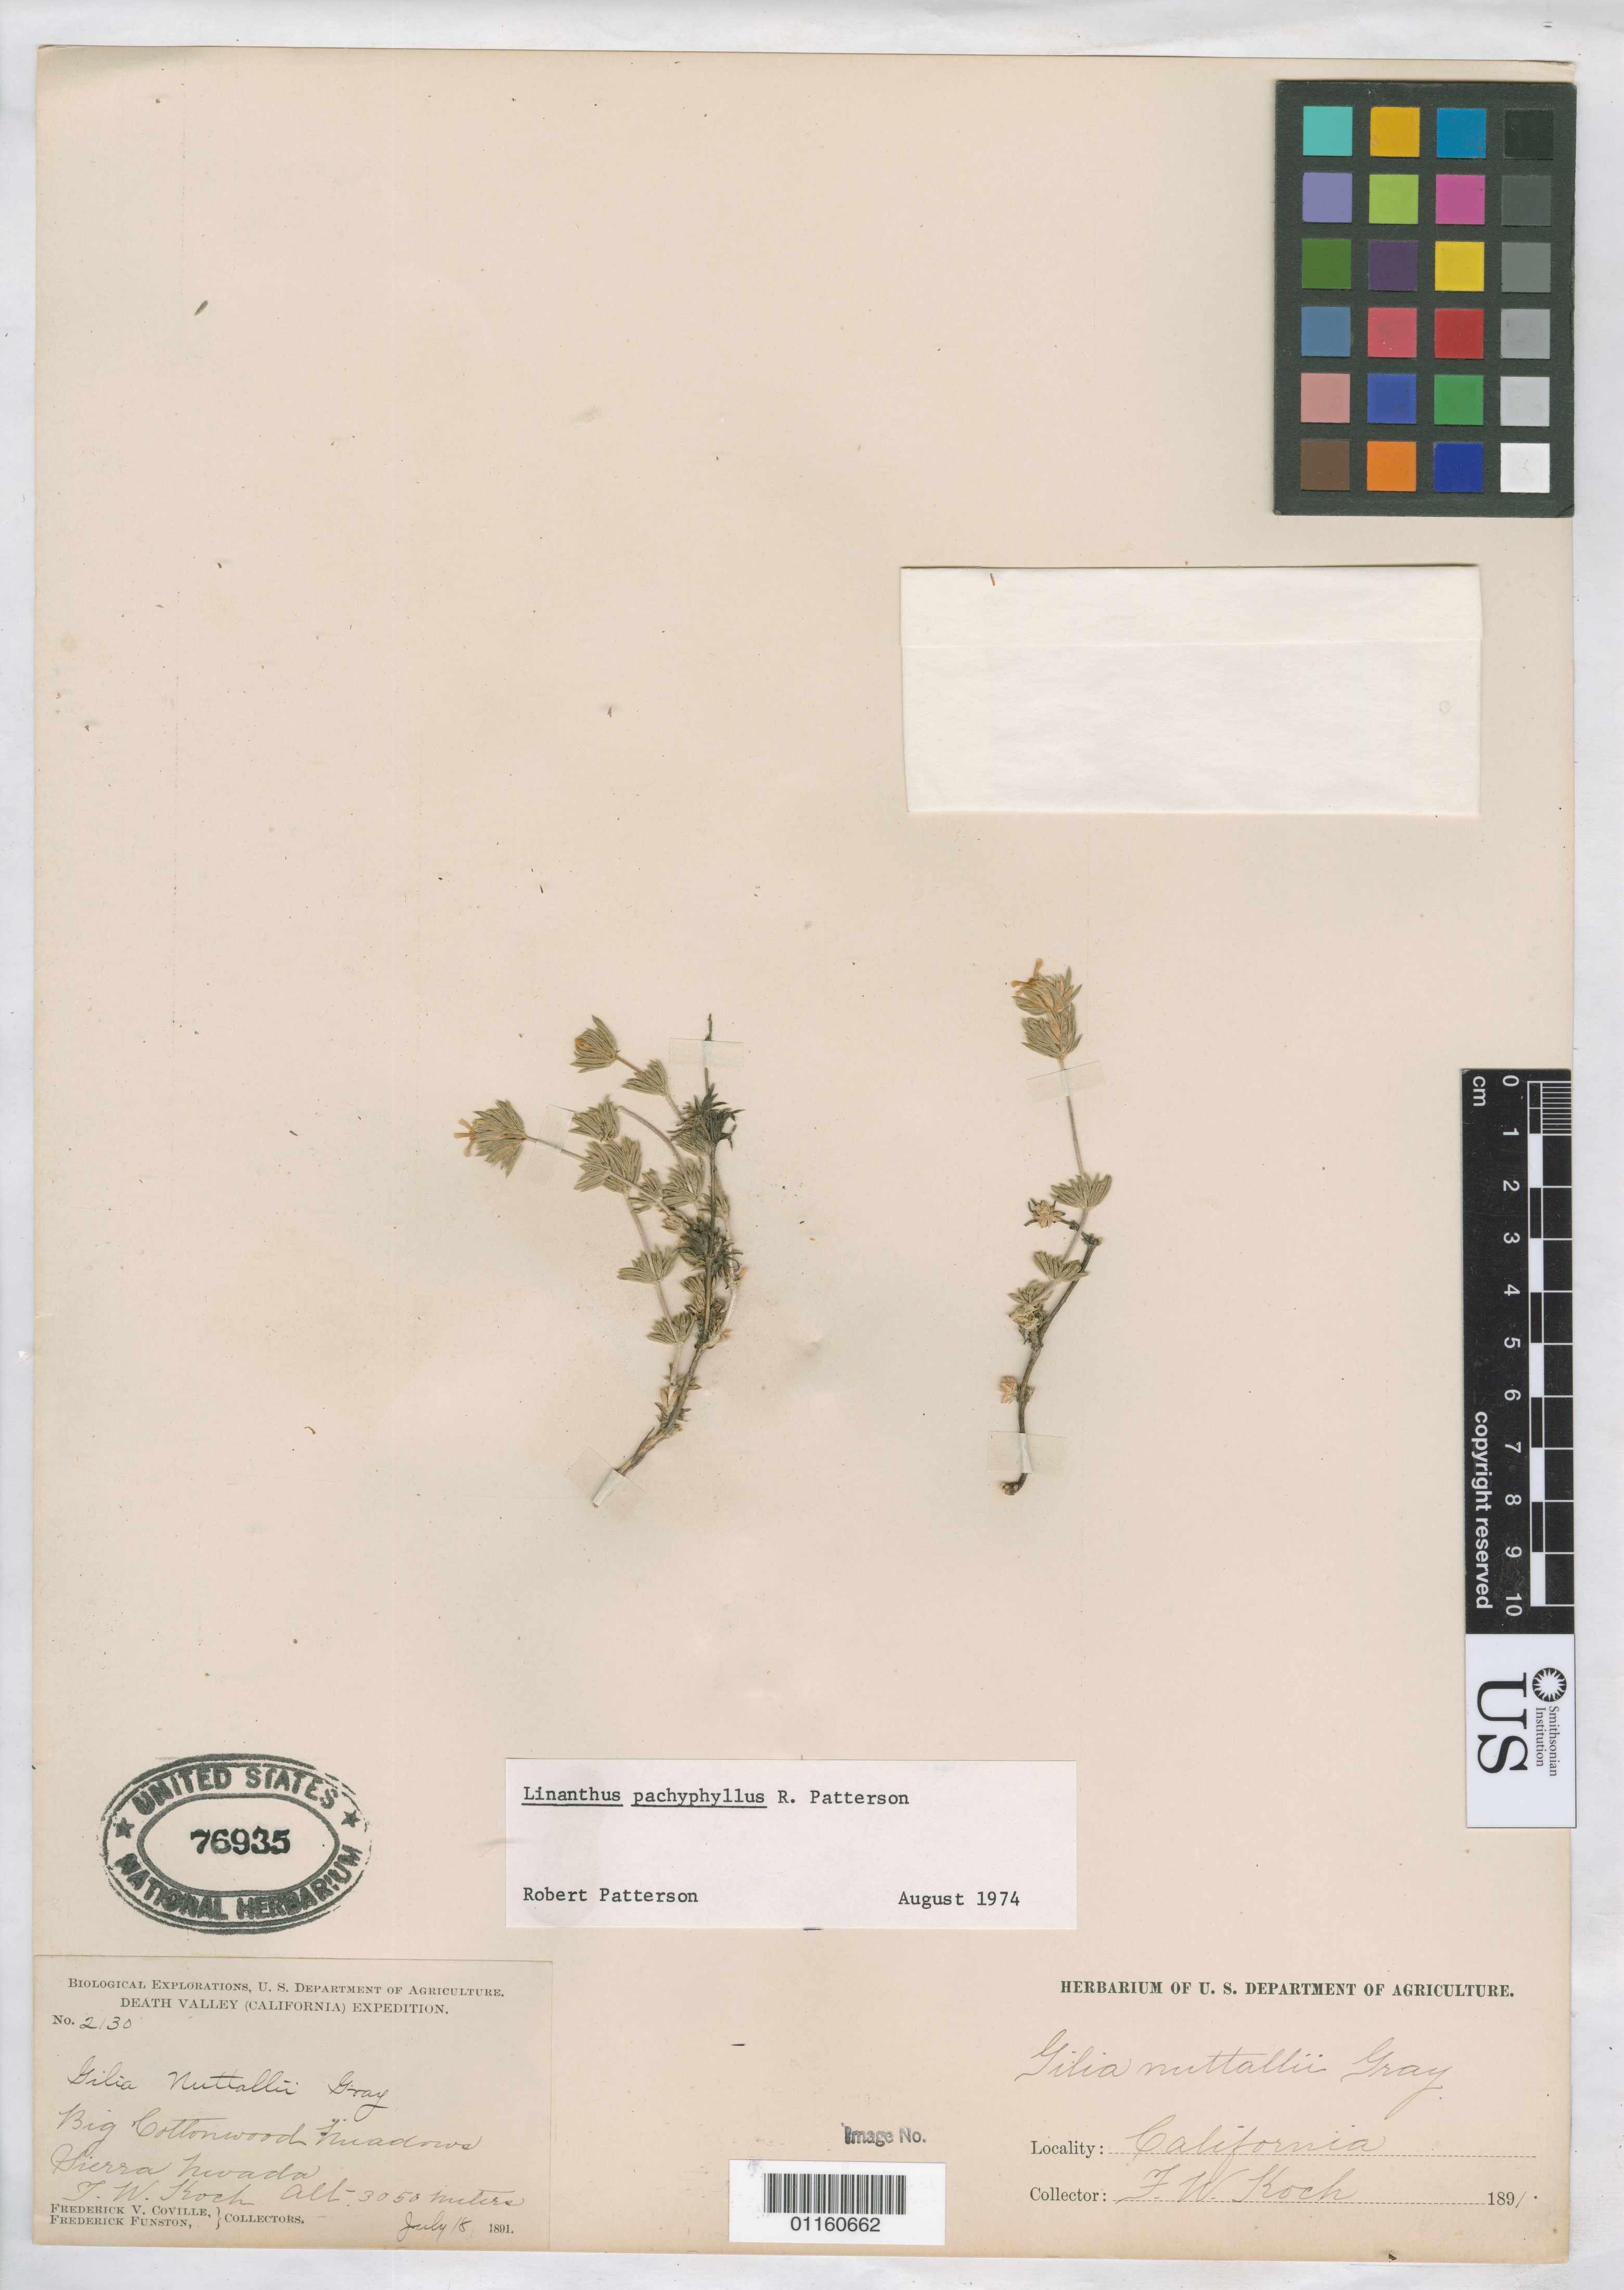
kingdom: Plantae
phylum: Tracheophyta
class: Magnoliopsida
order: Ericales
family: Polemoniaceae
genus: Leptosiphon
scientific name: Leptosiphon pachyphyllus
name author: (R. Patt.) J.M. Porter & L.A. Johnson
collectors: F. V. Coville, F. Funston & -- Koch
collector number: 2130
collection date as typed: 18 Jul 1891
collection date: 1891-07-18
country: United States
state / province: California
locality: Big Cottonwood Meadows, Sierra Nevada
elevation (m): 3050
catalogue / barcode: US 76935